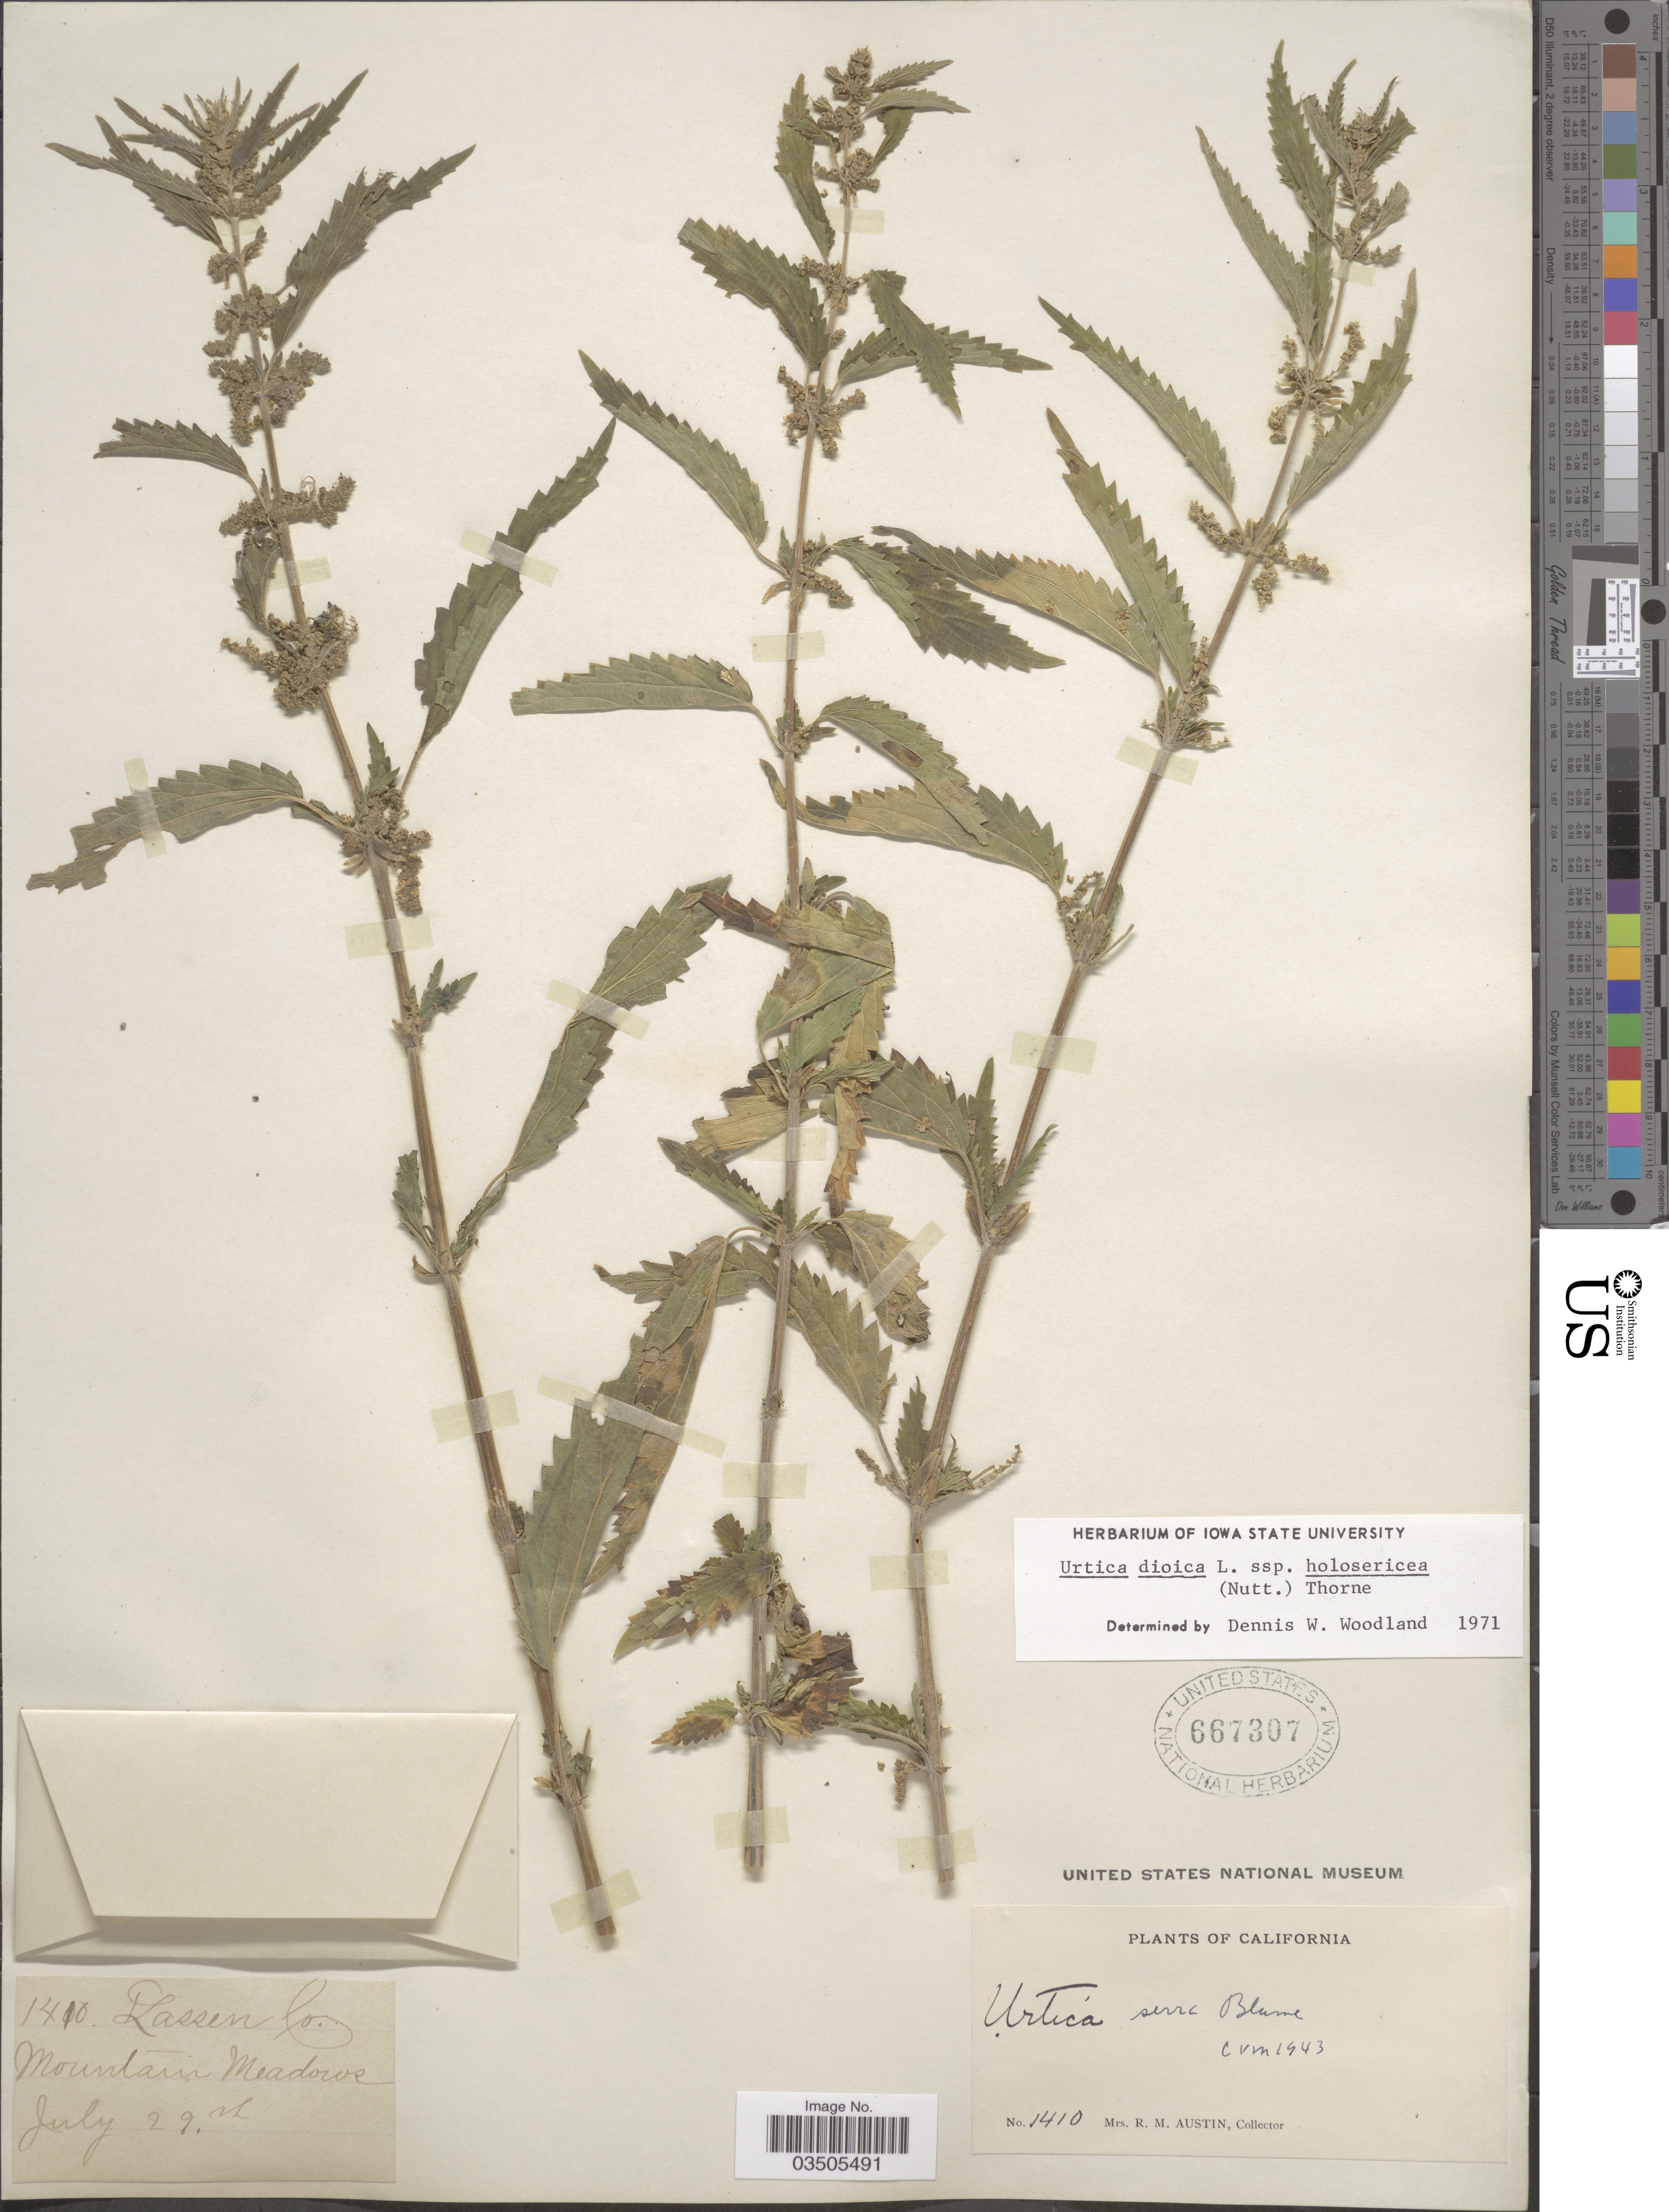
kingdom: Plantae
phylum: Tracheophyta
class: Magnoliopsida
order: Rosales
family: Urticaceae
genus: Urtica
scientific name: Urtica dioica subsp. holosericea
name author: (Nutt.) Thorne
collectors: R. Austin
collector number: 1410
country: United States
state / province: California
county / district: Lassen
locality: Mountain Meadows. Lassen Co.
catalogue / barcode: US 667307